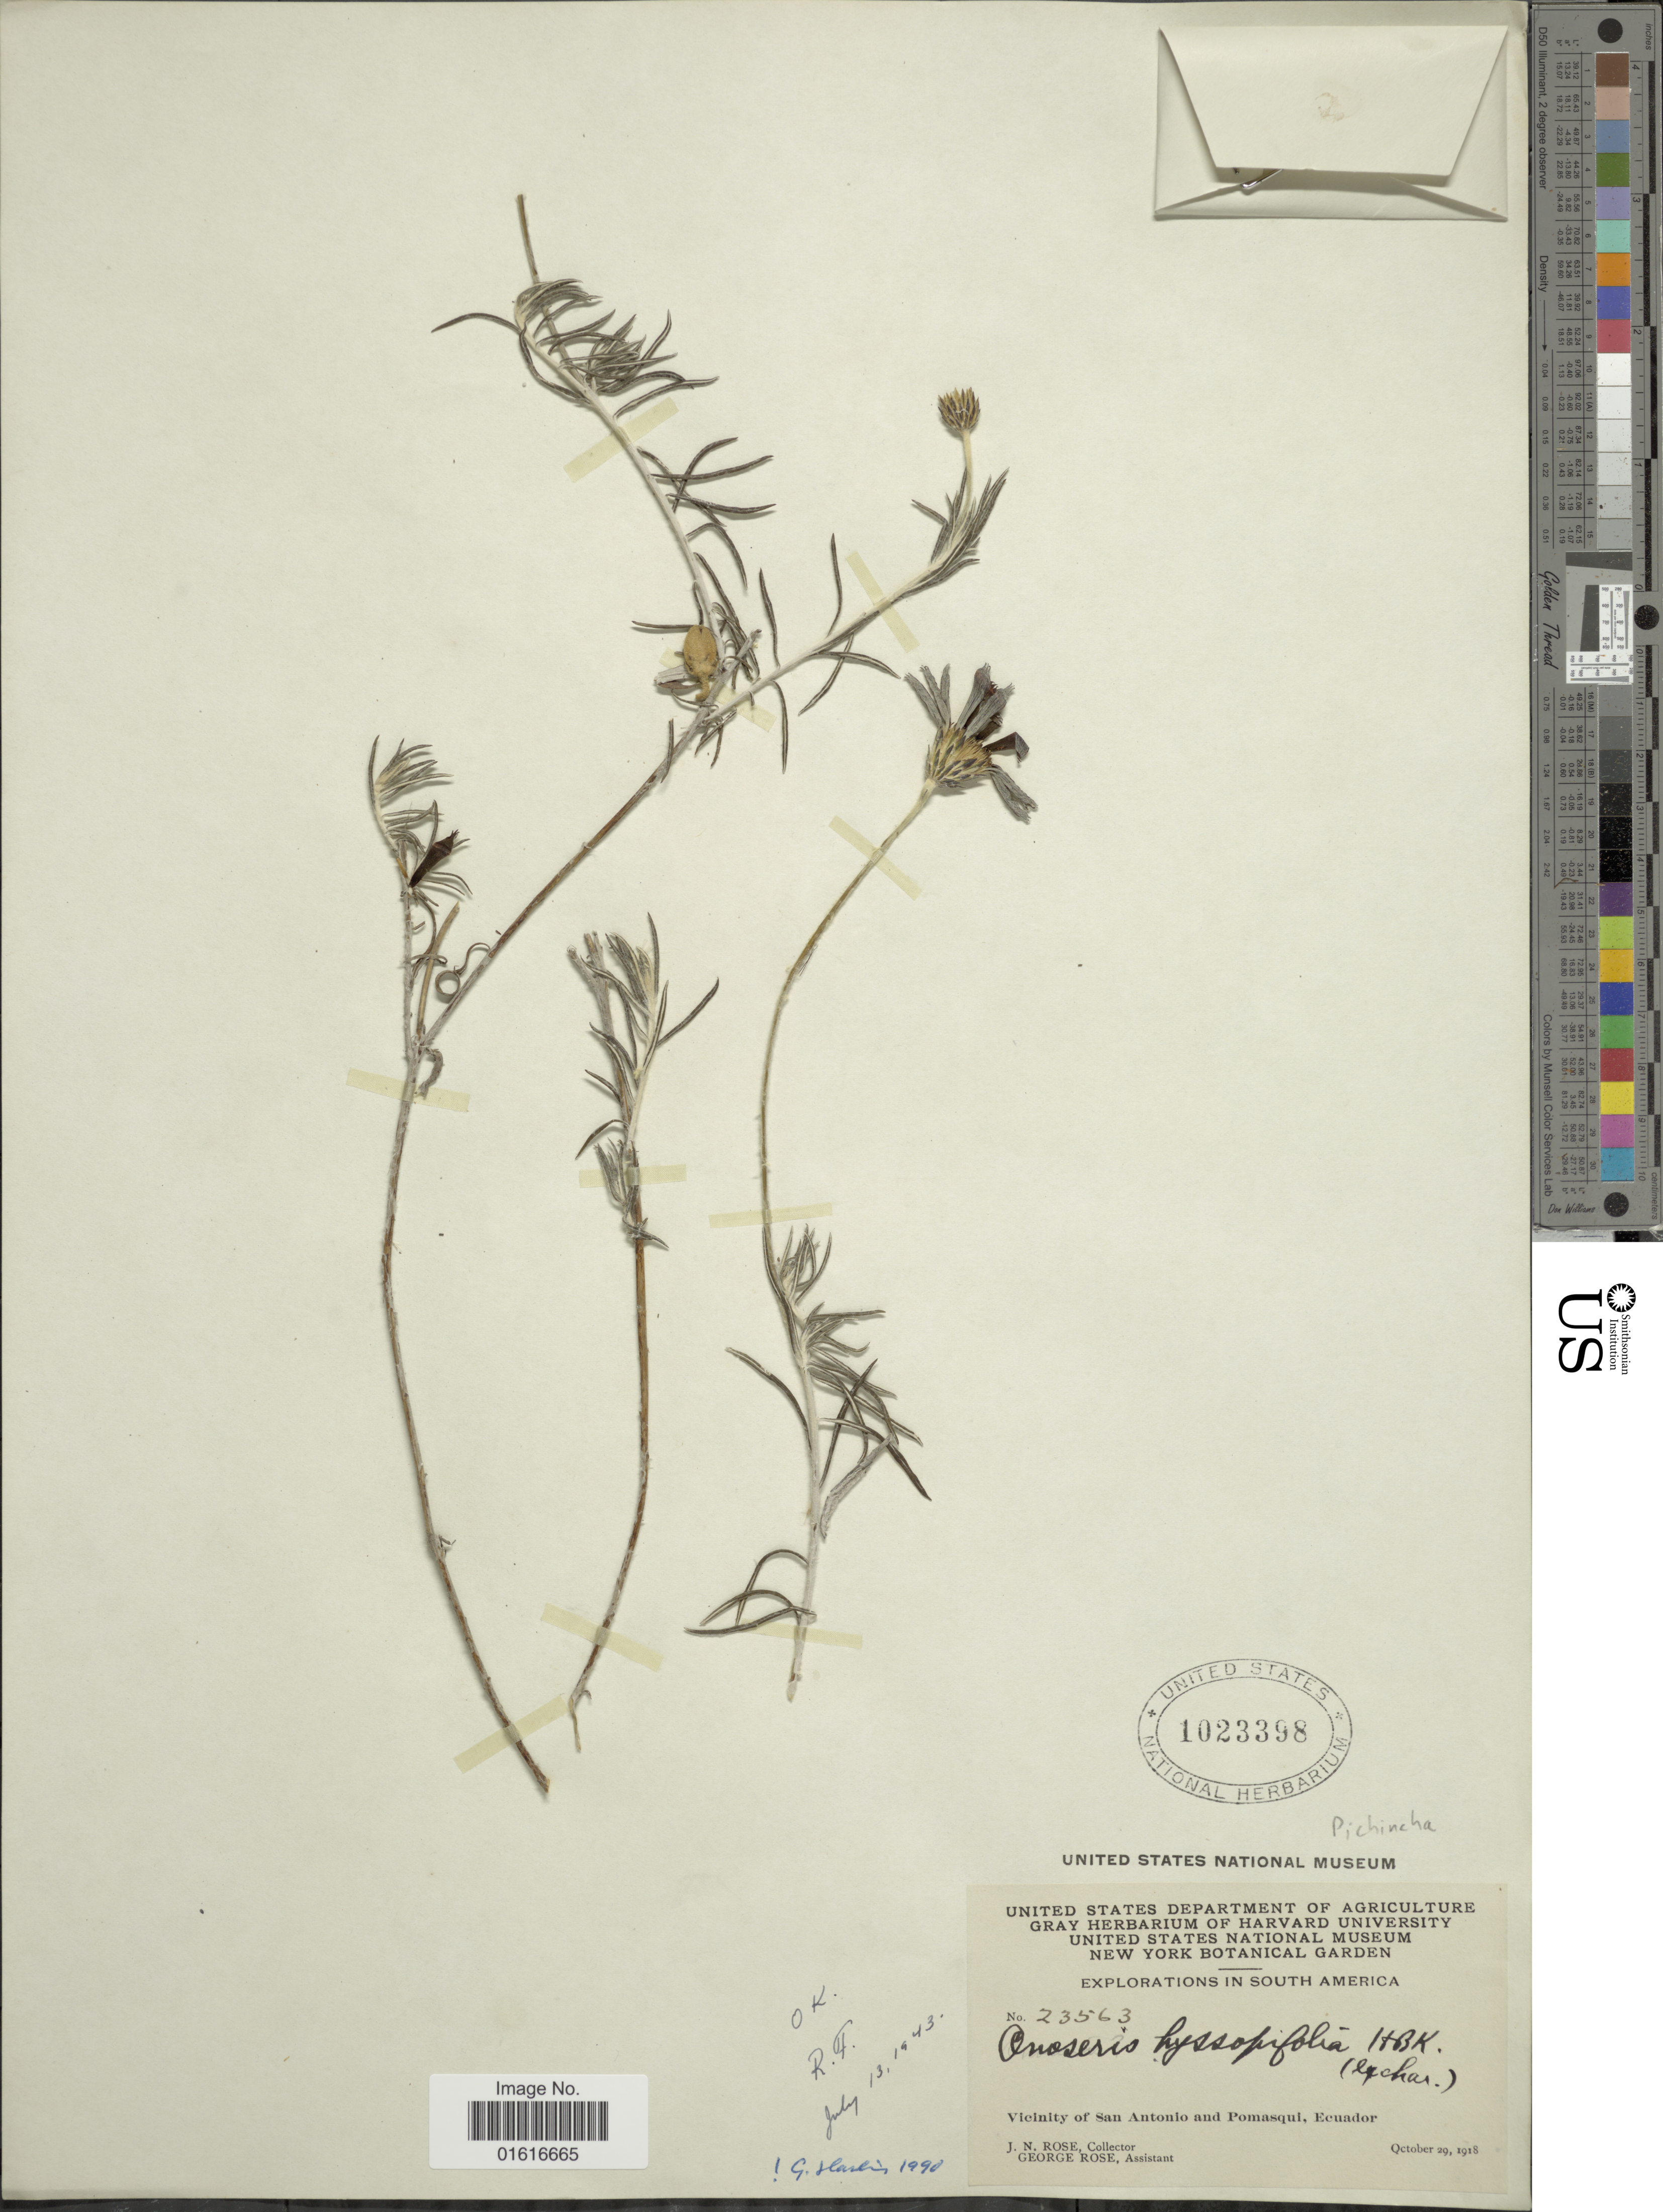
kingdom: Plantae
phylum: Tracheophyta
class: Magnoliopsida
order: Asterales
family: Asteraceae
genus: Onoseris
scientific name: Onoseris hyssopifolia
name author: Kunth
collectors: J. N. Rose & G. Rose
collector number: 23563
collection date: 1918-10-29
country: Ecuador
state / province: Pichincha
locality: Vicinity of San Antonio and Pomasqui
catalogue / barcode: US 1023398